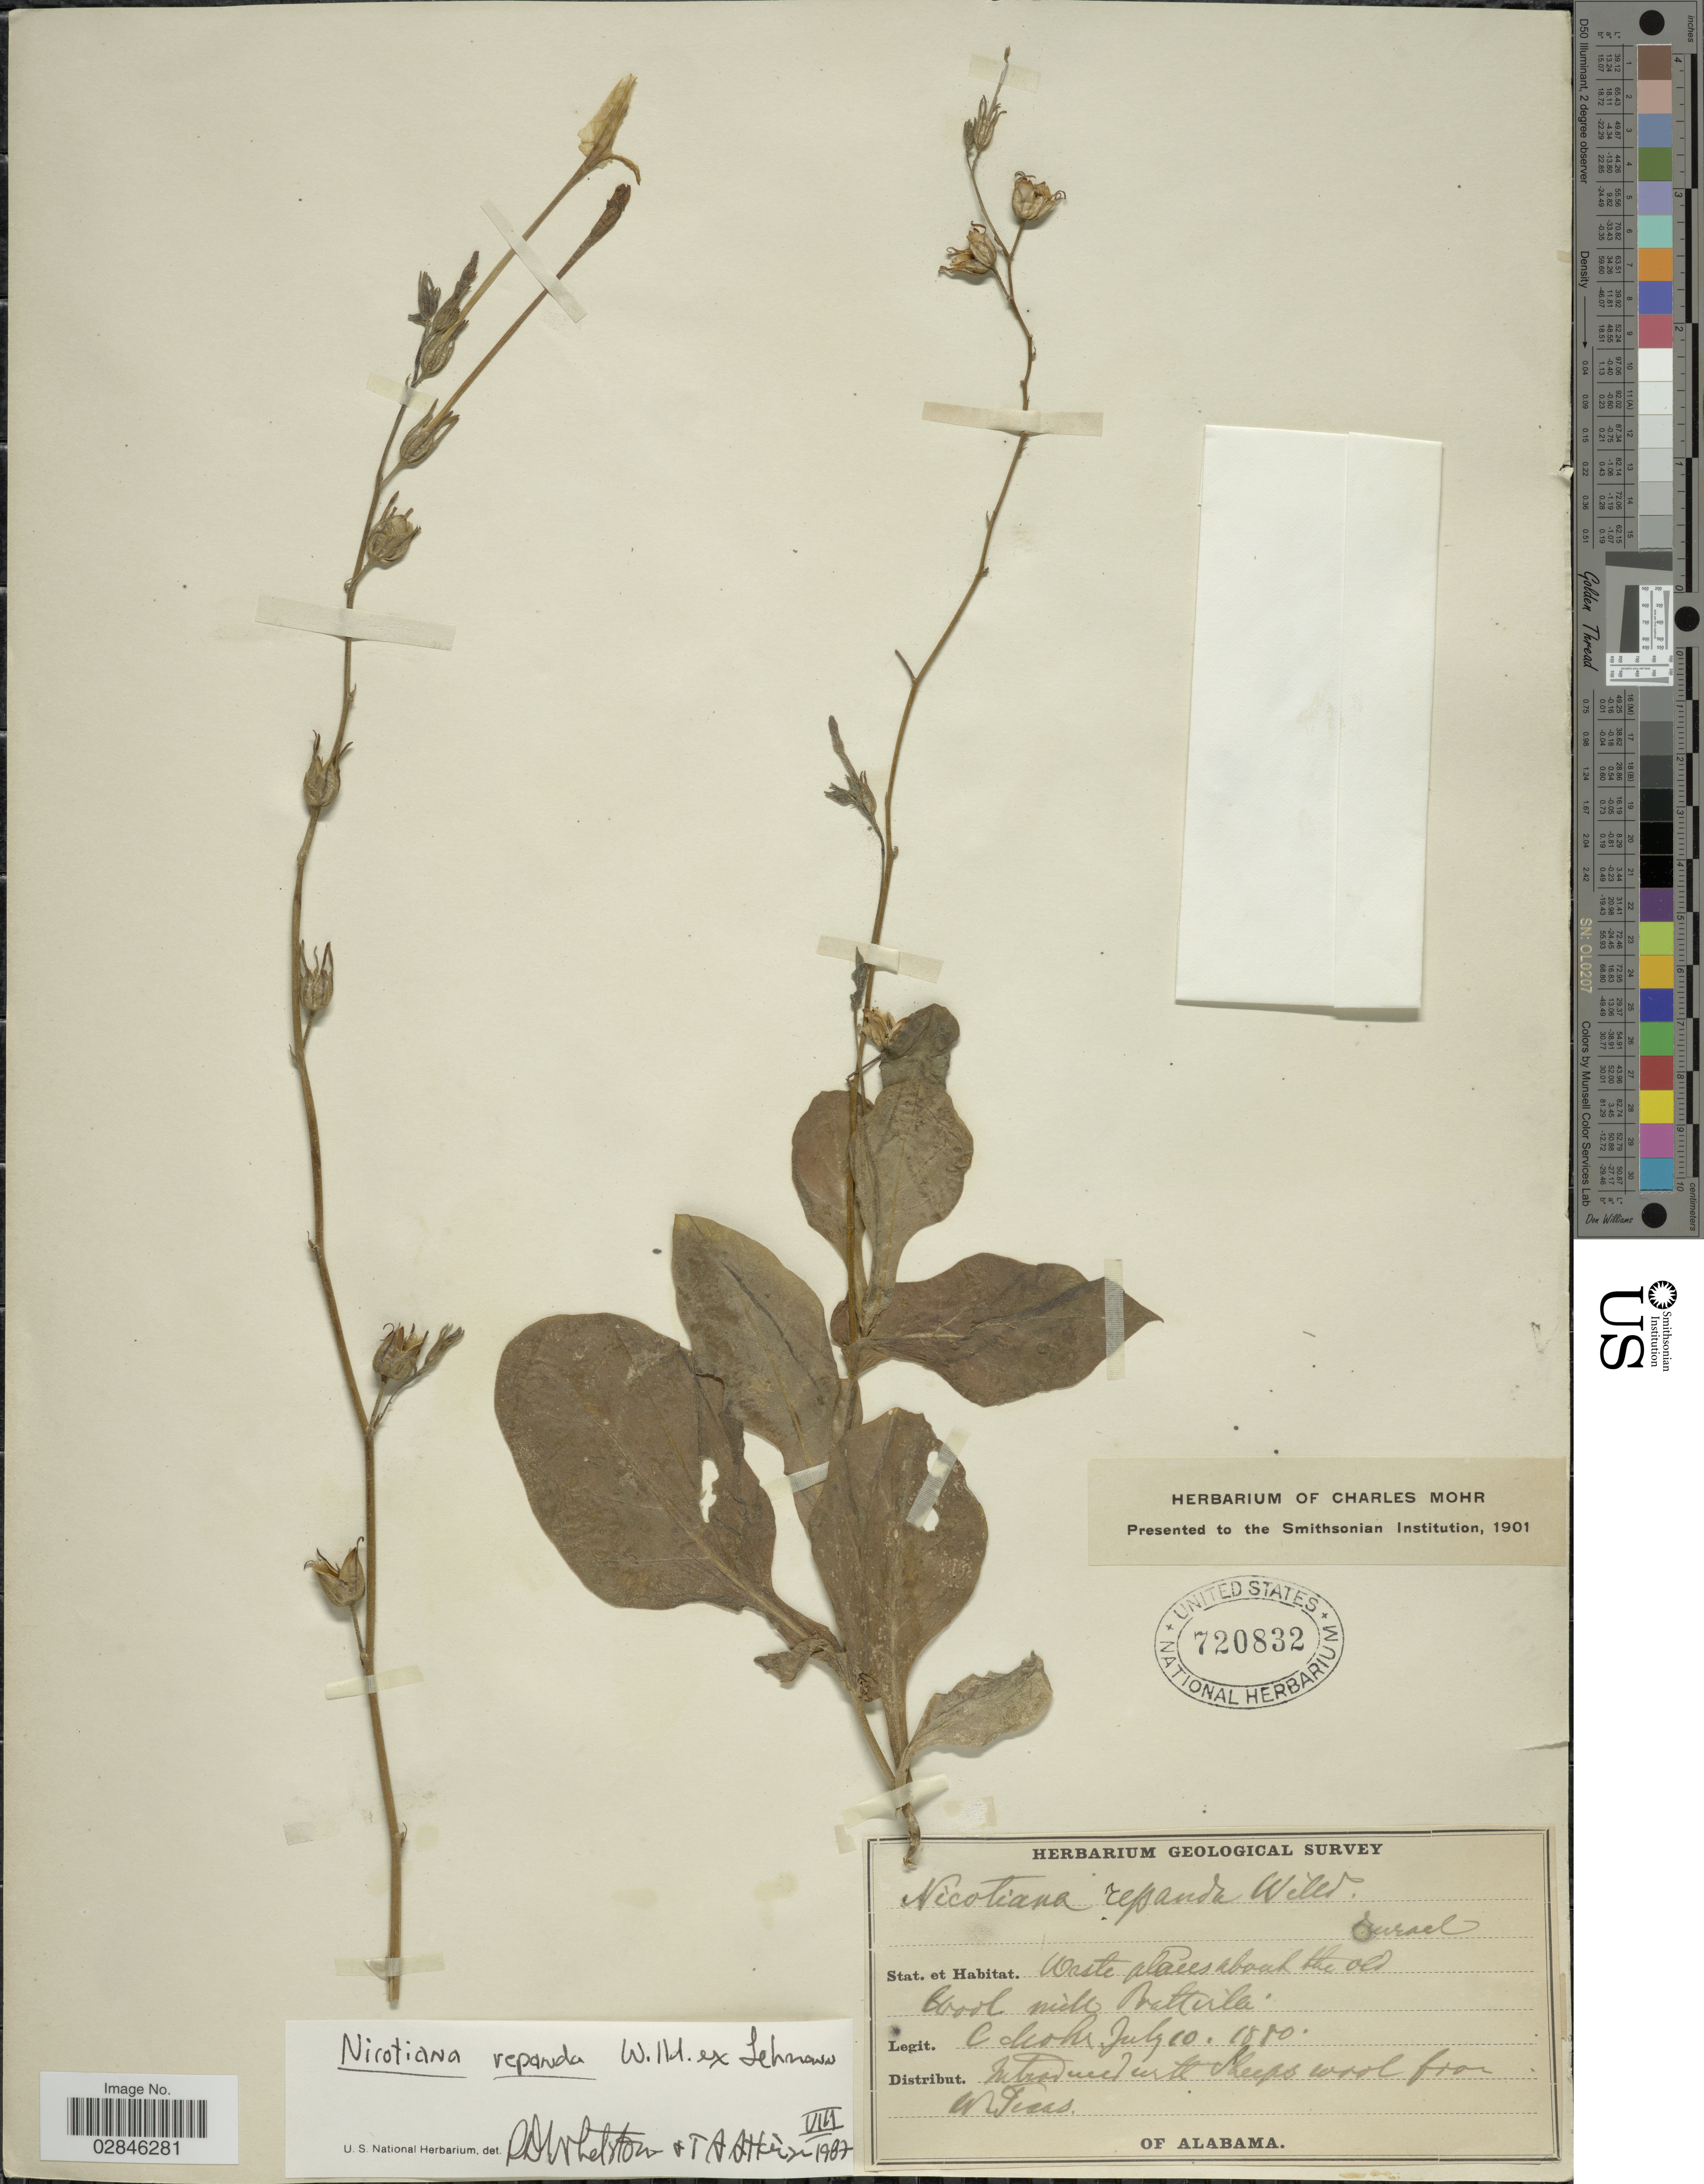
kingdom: Plantae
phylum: Tracheophyta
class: Magnoliopsida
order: Solanales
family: Solanaceae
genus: Nicotiana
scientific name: Nicotiana repanda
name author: Willd. ex Lehm.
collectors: Mohr, C. T. (herbarium)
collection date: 1880-07-10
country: United States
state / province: Alabama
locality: Wool mill. Prattville.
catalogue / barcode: US 720832